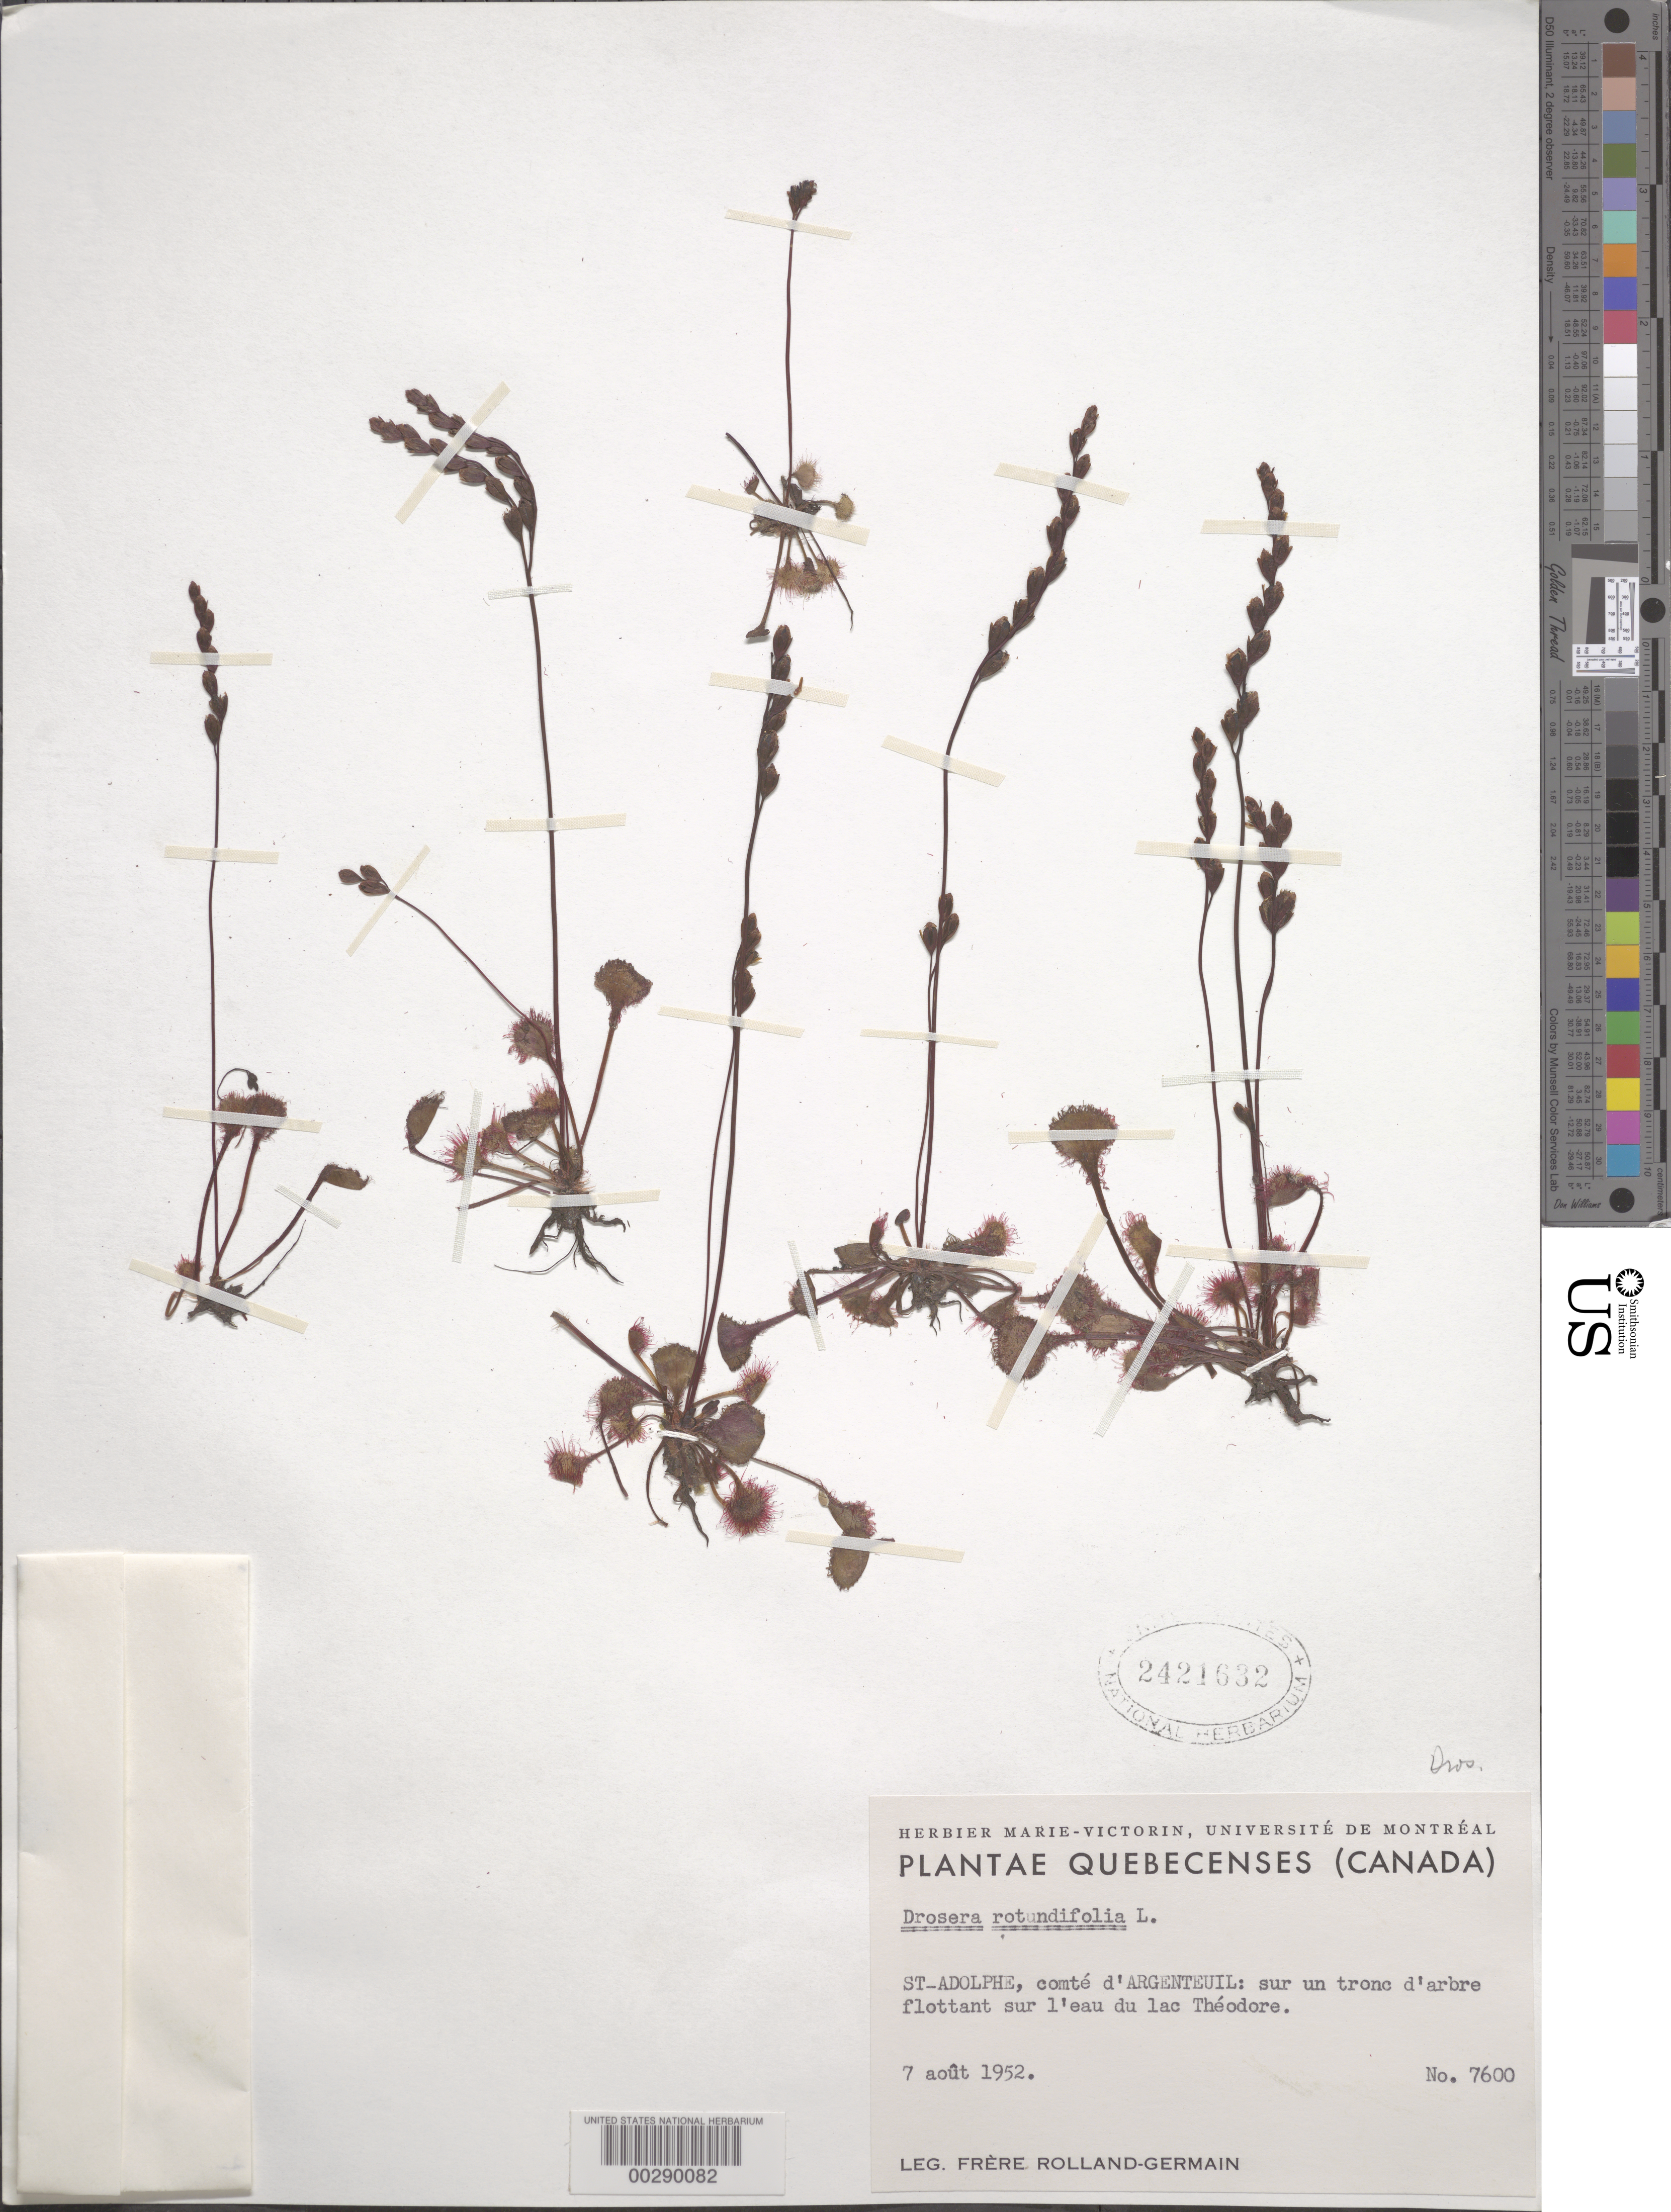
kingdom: Plantae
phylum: Tracheophyta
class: Magnoliopsida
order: Caryophyllales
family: Droseraceae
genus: Drosera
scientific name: Drosera rotundifolia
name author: L.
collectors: Rolland-Germain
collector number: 7600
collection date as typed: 07 Aug 1952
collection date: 1952-08-07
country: Canada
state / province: Quebec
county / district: Argenteuil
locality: St. adolphe, comte d'argenteuil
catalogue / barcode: US 2421632